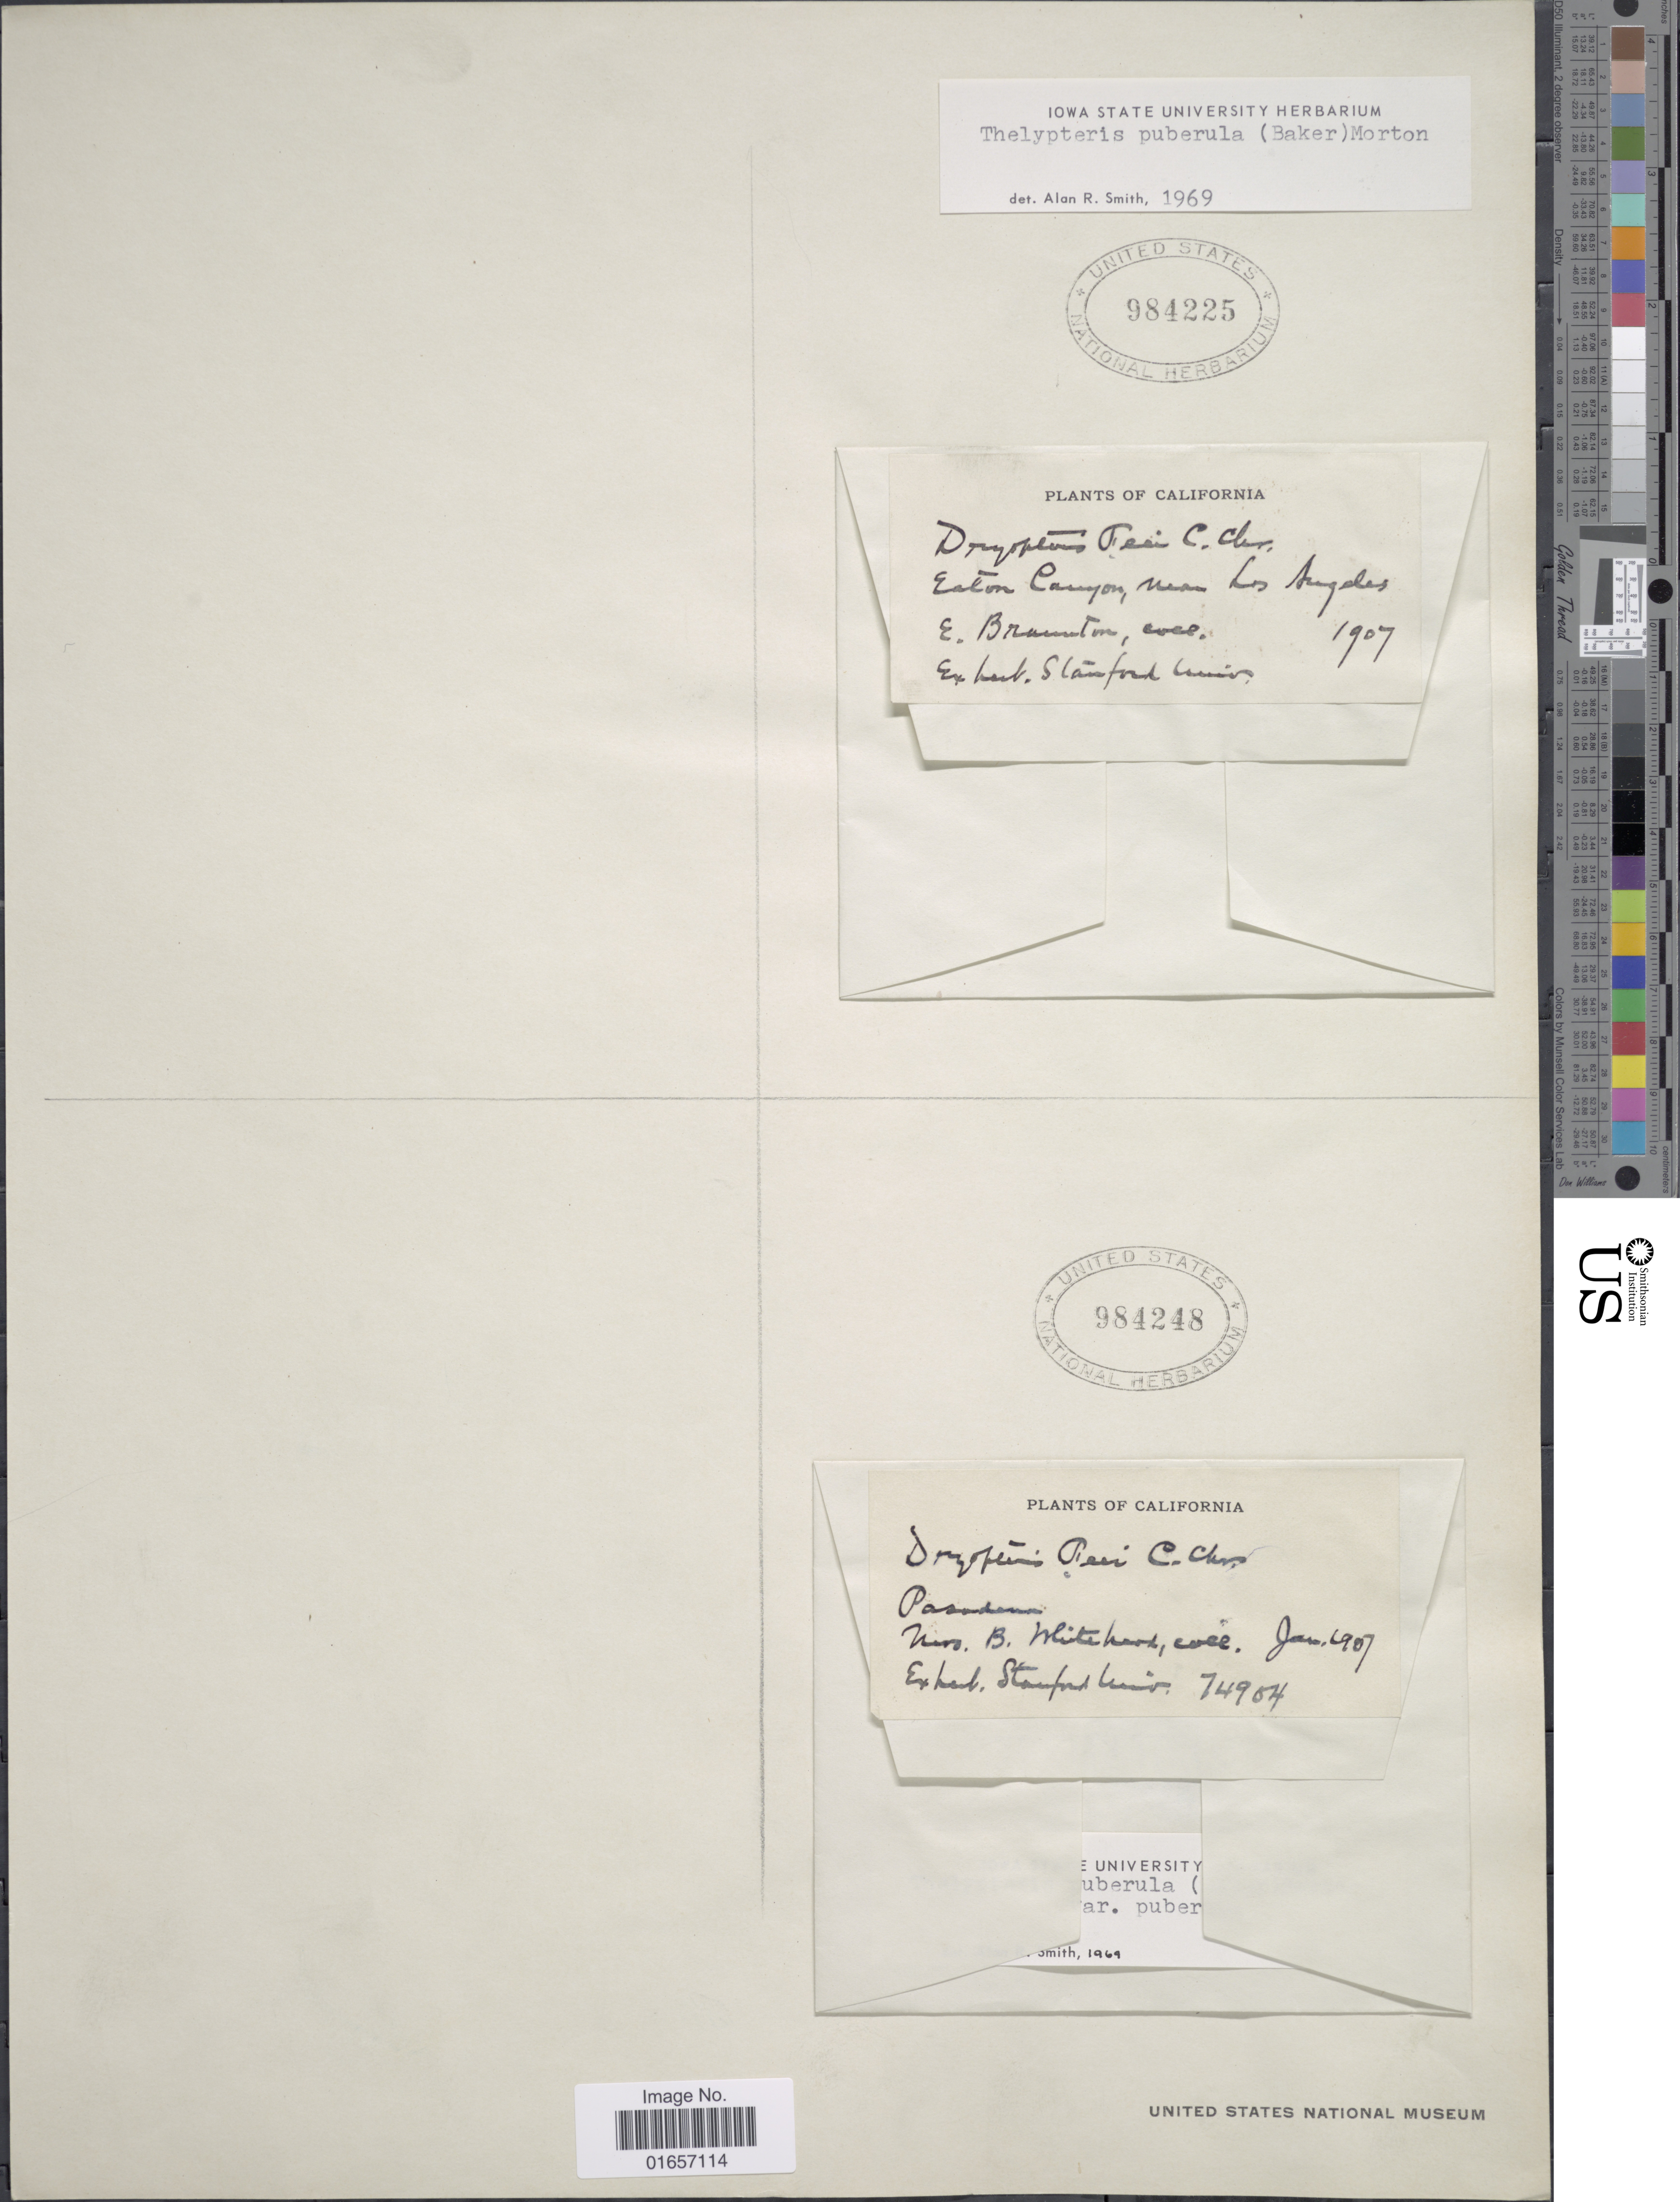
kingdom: Plantae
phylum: Tracheophyta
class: Polypodiopsida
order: Polypodiales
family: Thelypteridaceae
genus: Christella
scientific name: Christella puberula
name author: (Baker) Á. Löve & D. Löve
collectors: B. Whitehead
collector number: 74904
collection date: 1907-01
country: United States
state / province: California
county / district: Los Angeles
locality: Pasadena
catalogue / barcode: US 984248-2